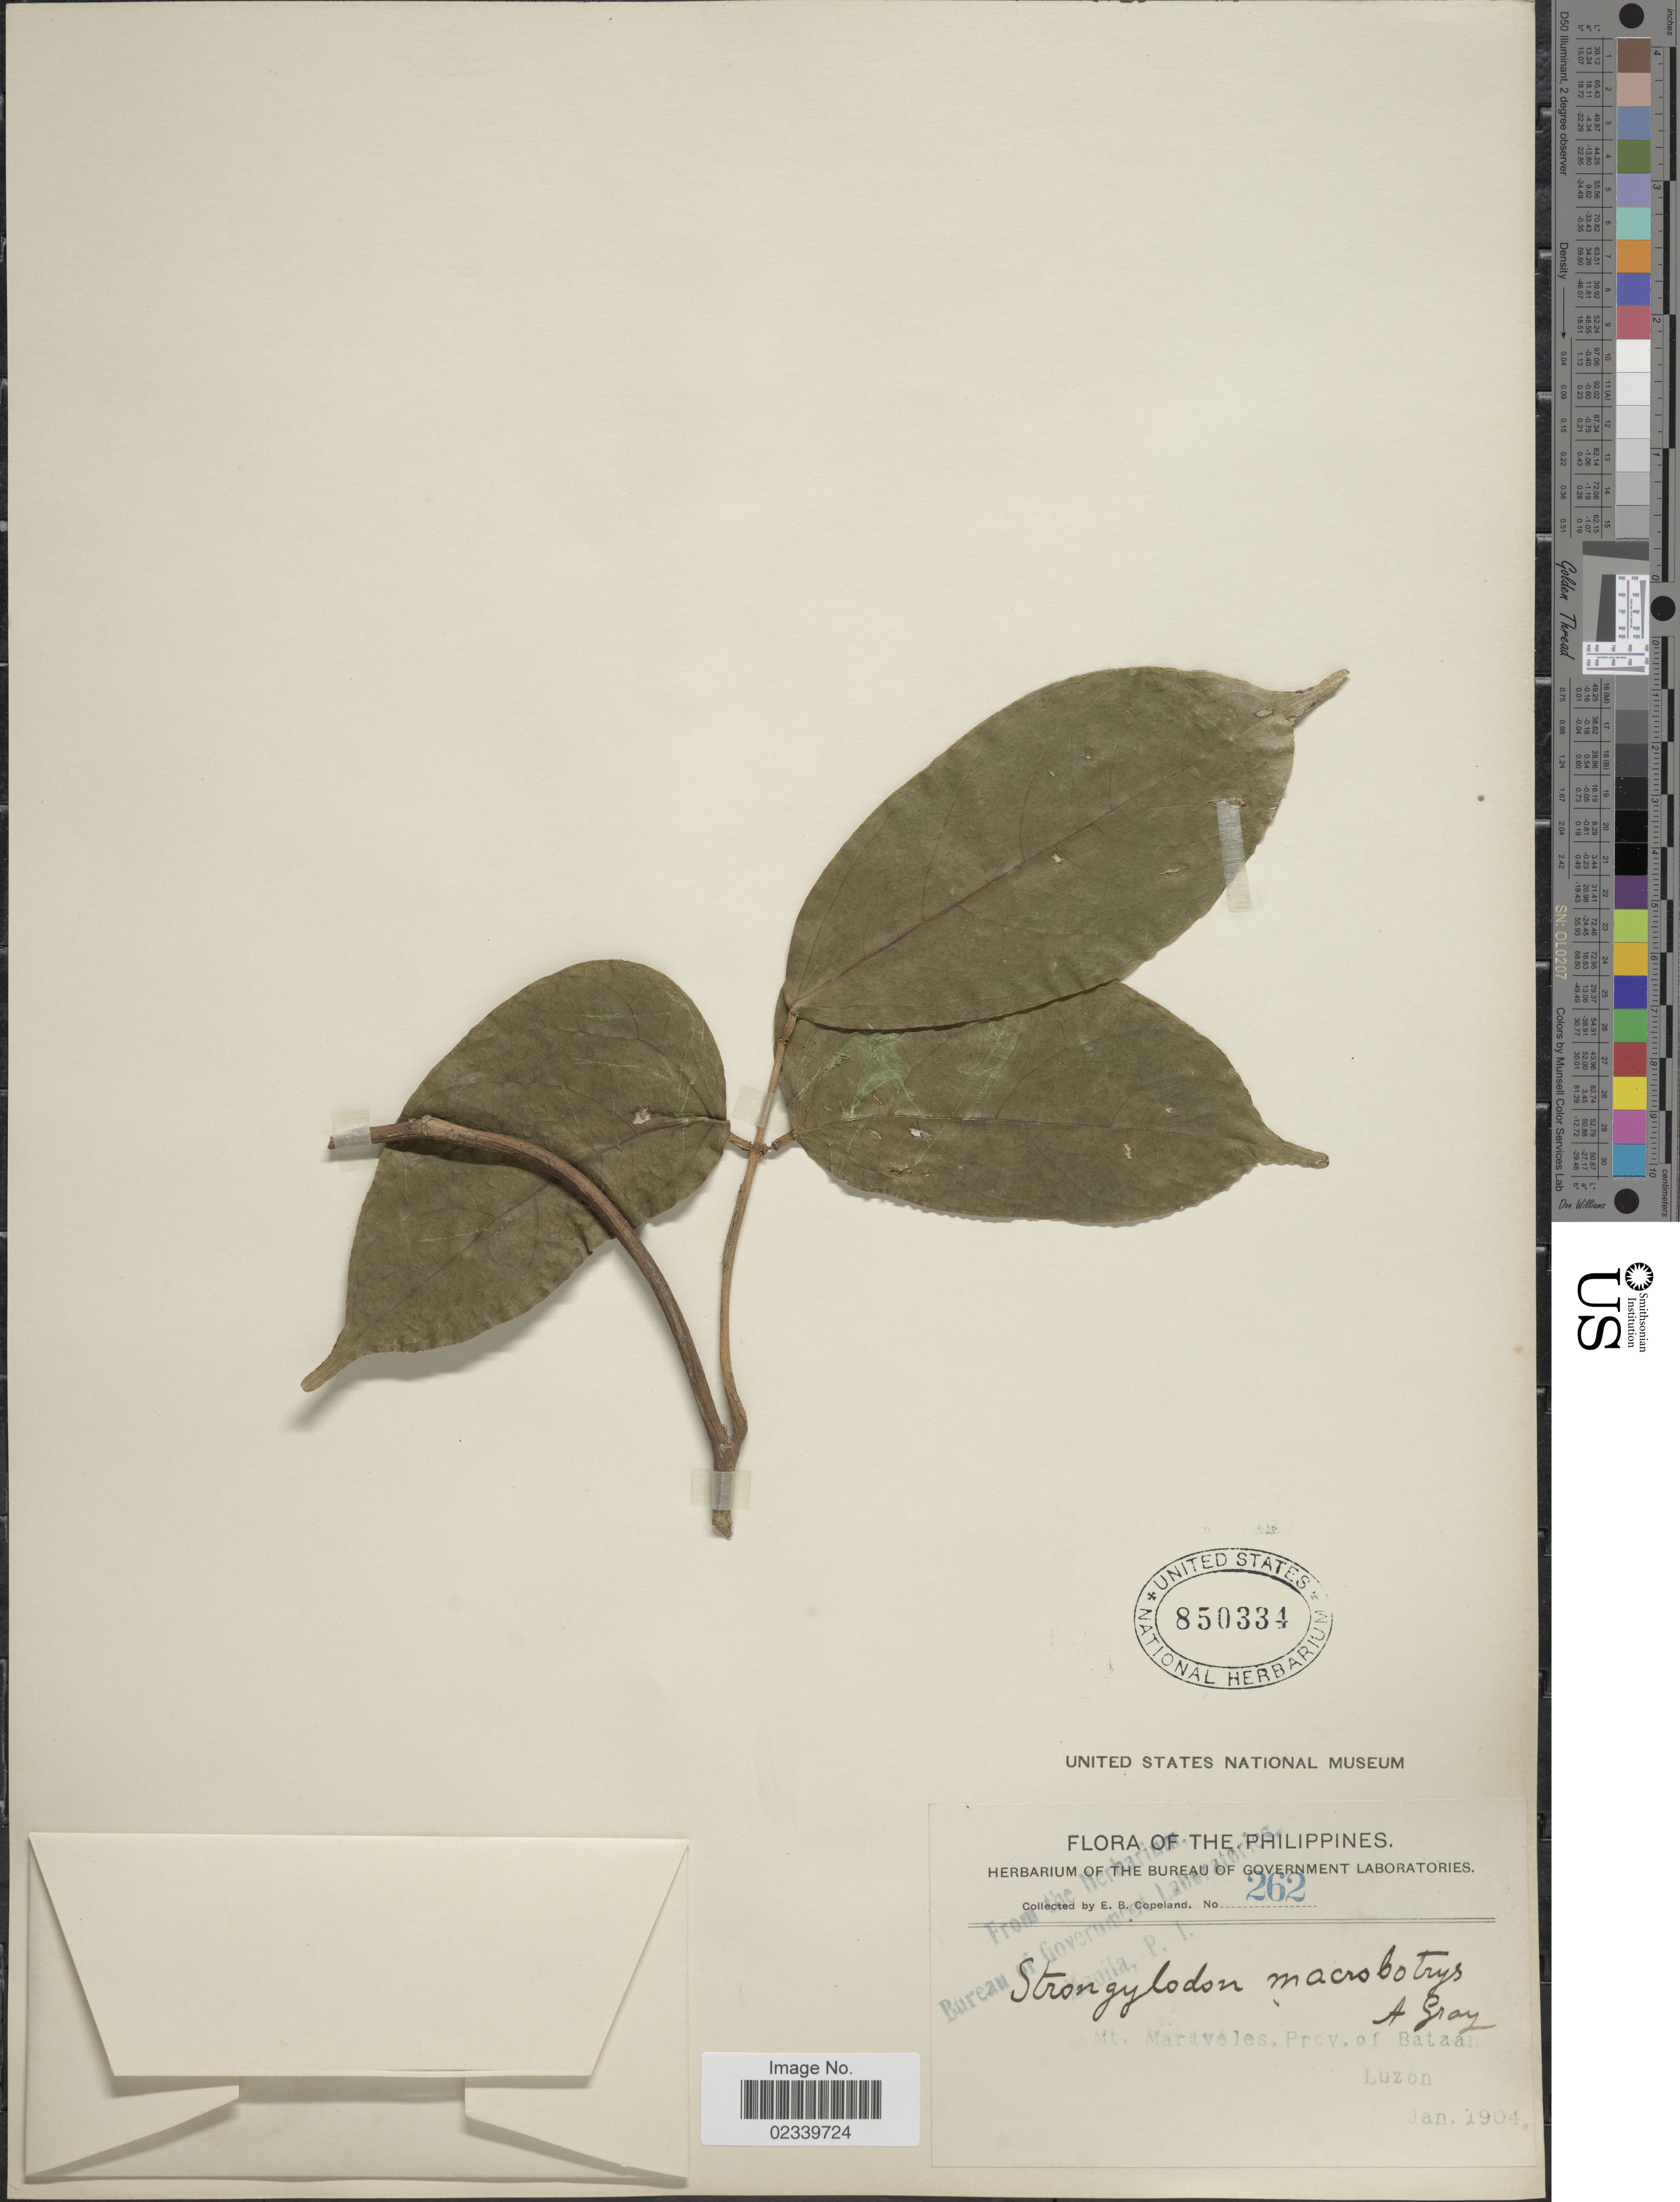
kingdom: Plantae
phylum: Tracheophyta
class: Magnoliopsida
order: Fabales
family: Fabaceae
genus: Strongylodon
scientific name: Strongylodon macrobotrys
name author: A. Gray in Wilkes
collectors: E. B. Copeland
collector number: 262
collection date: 1904-01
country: Philippines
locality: Mt Mariveles, Prov. of Bataan, Luzon.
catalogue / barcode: US 850334